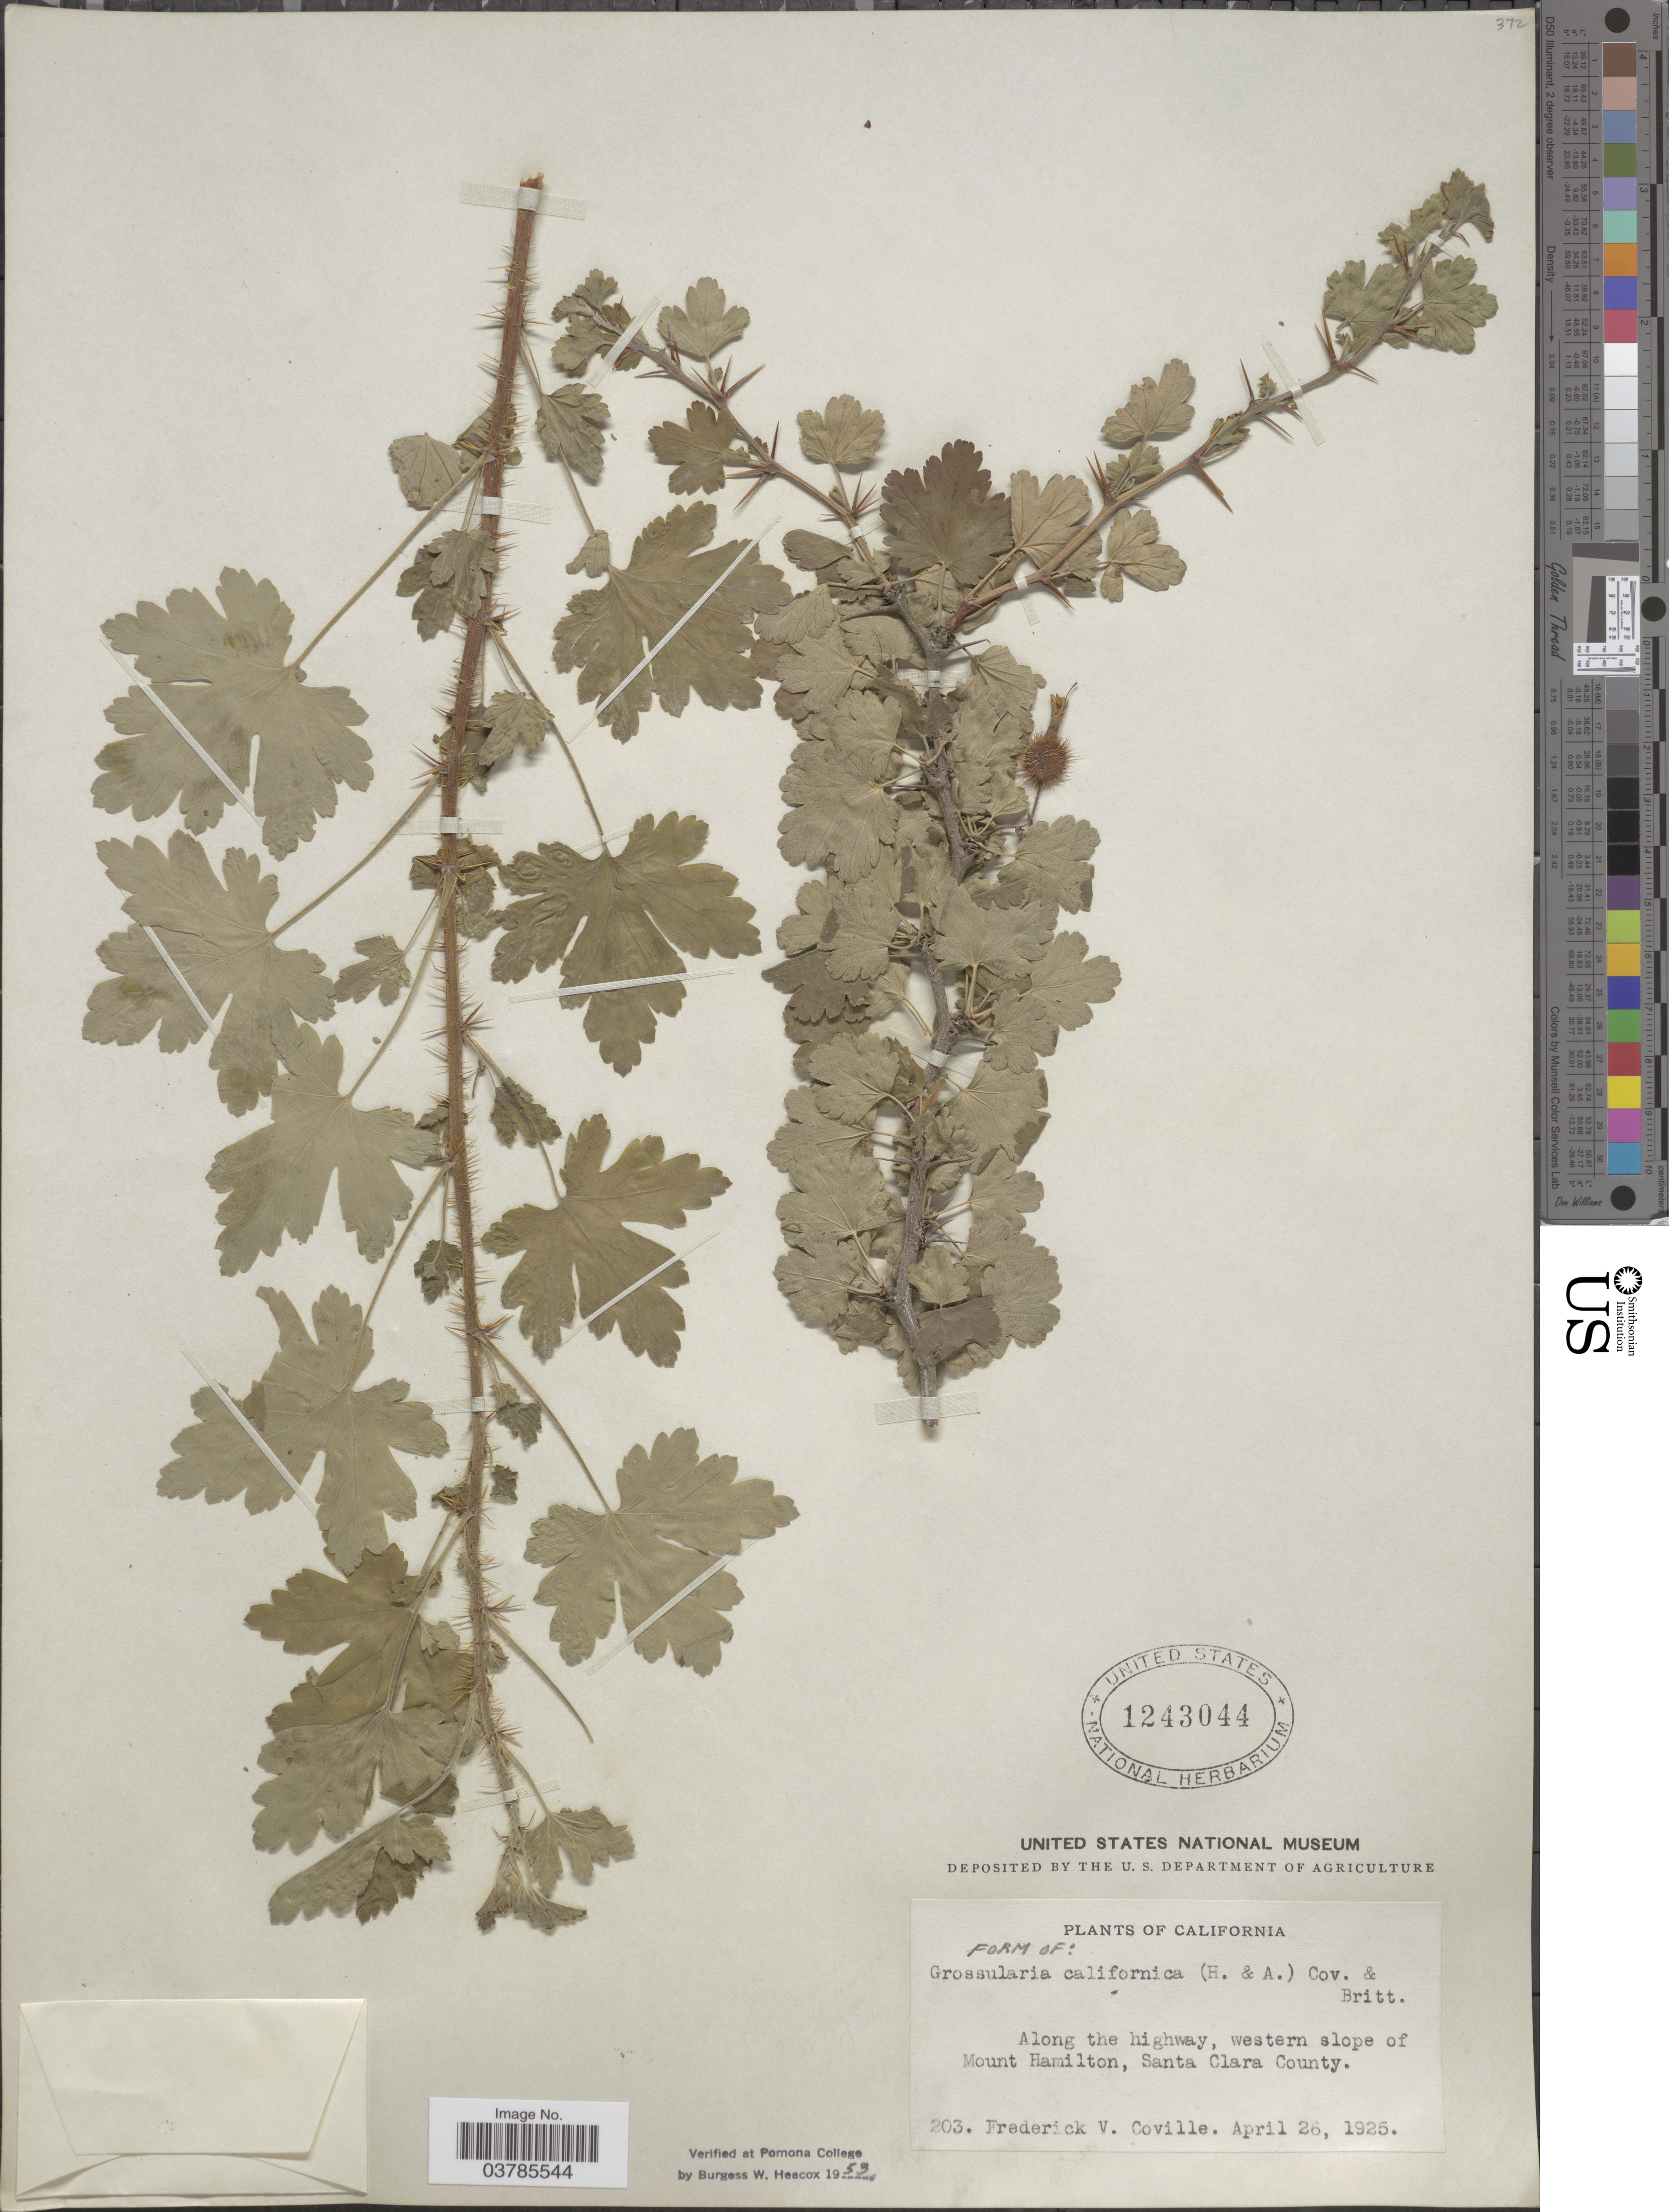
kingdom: Plantae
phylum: Tracheophyta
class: Magnoliopsida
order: Saxifragales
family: Grossulariaceae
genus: Ribes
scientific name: Ribes californicum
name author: Hook. & Arn.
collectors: F. V. Coville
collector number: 203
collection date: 1925-04-26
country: United States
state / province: California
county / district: Santa Clara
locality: Along the highway, western slope of Mount Hamilton, Santa Clara County.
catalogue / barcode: US 1243044